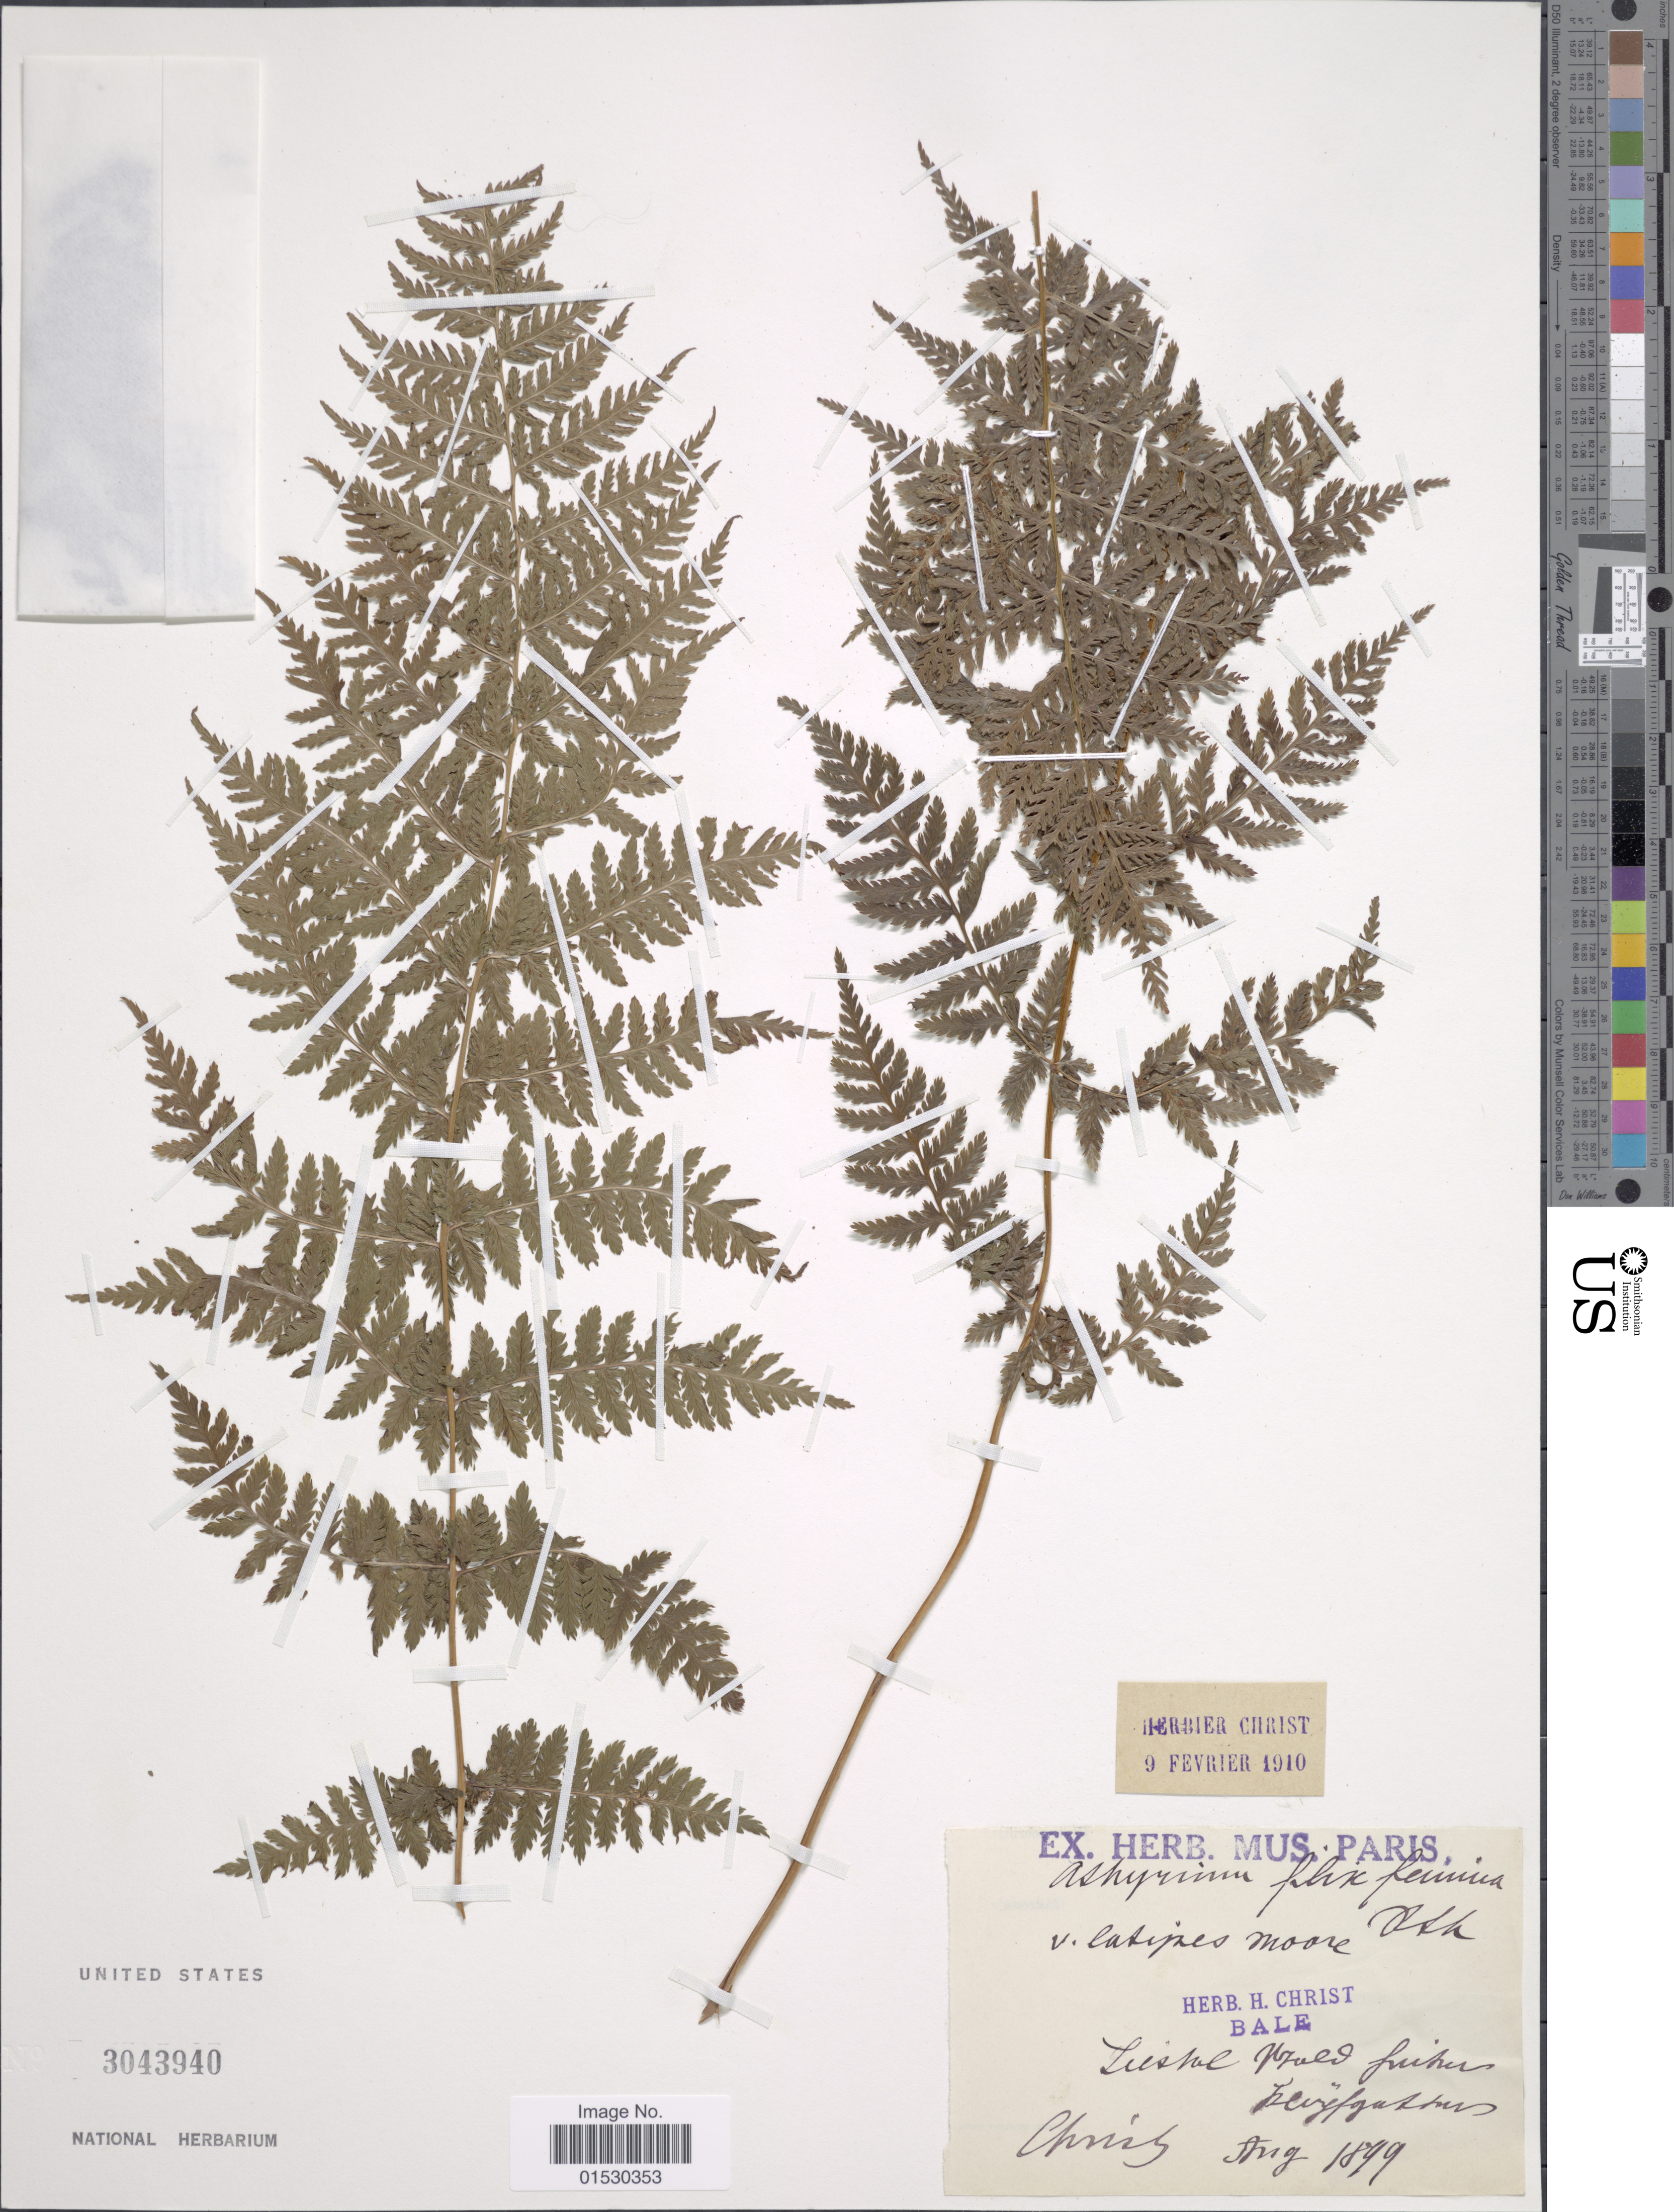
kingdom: Plantae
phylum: Tracheophyta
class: Polypodiopsida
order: Polypodiales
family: Athyriaceae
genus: Athyrium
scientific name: Athyrium filix-femina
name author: (L.) Roth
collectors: Christ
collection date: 1899-08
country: Switzerland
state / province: Basel-Landschaft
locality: Liestal Wald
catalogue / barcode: US 3043940